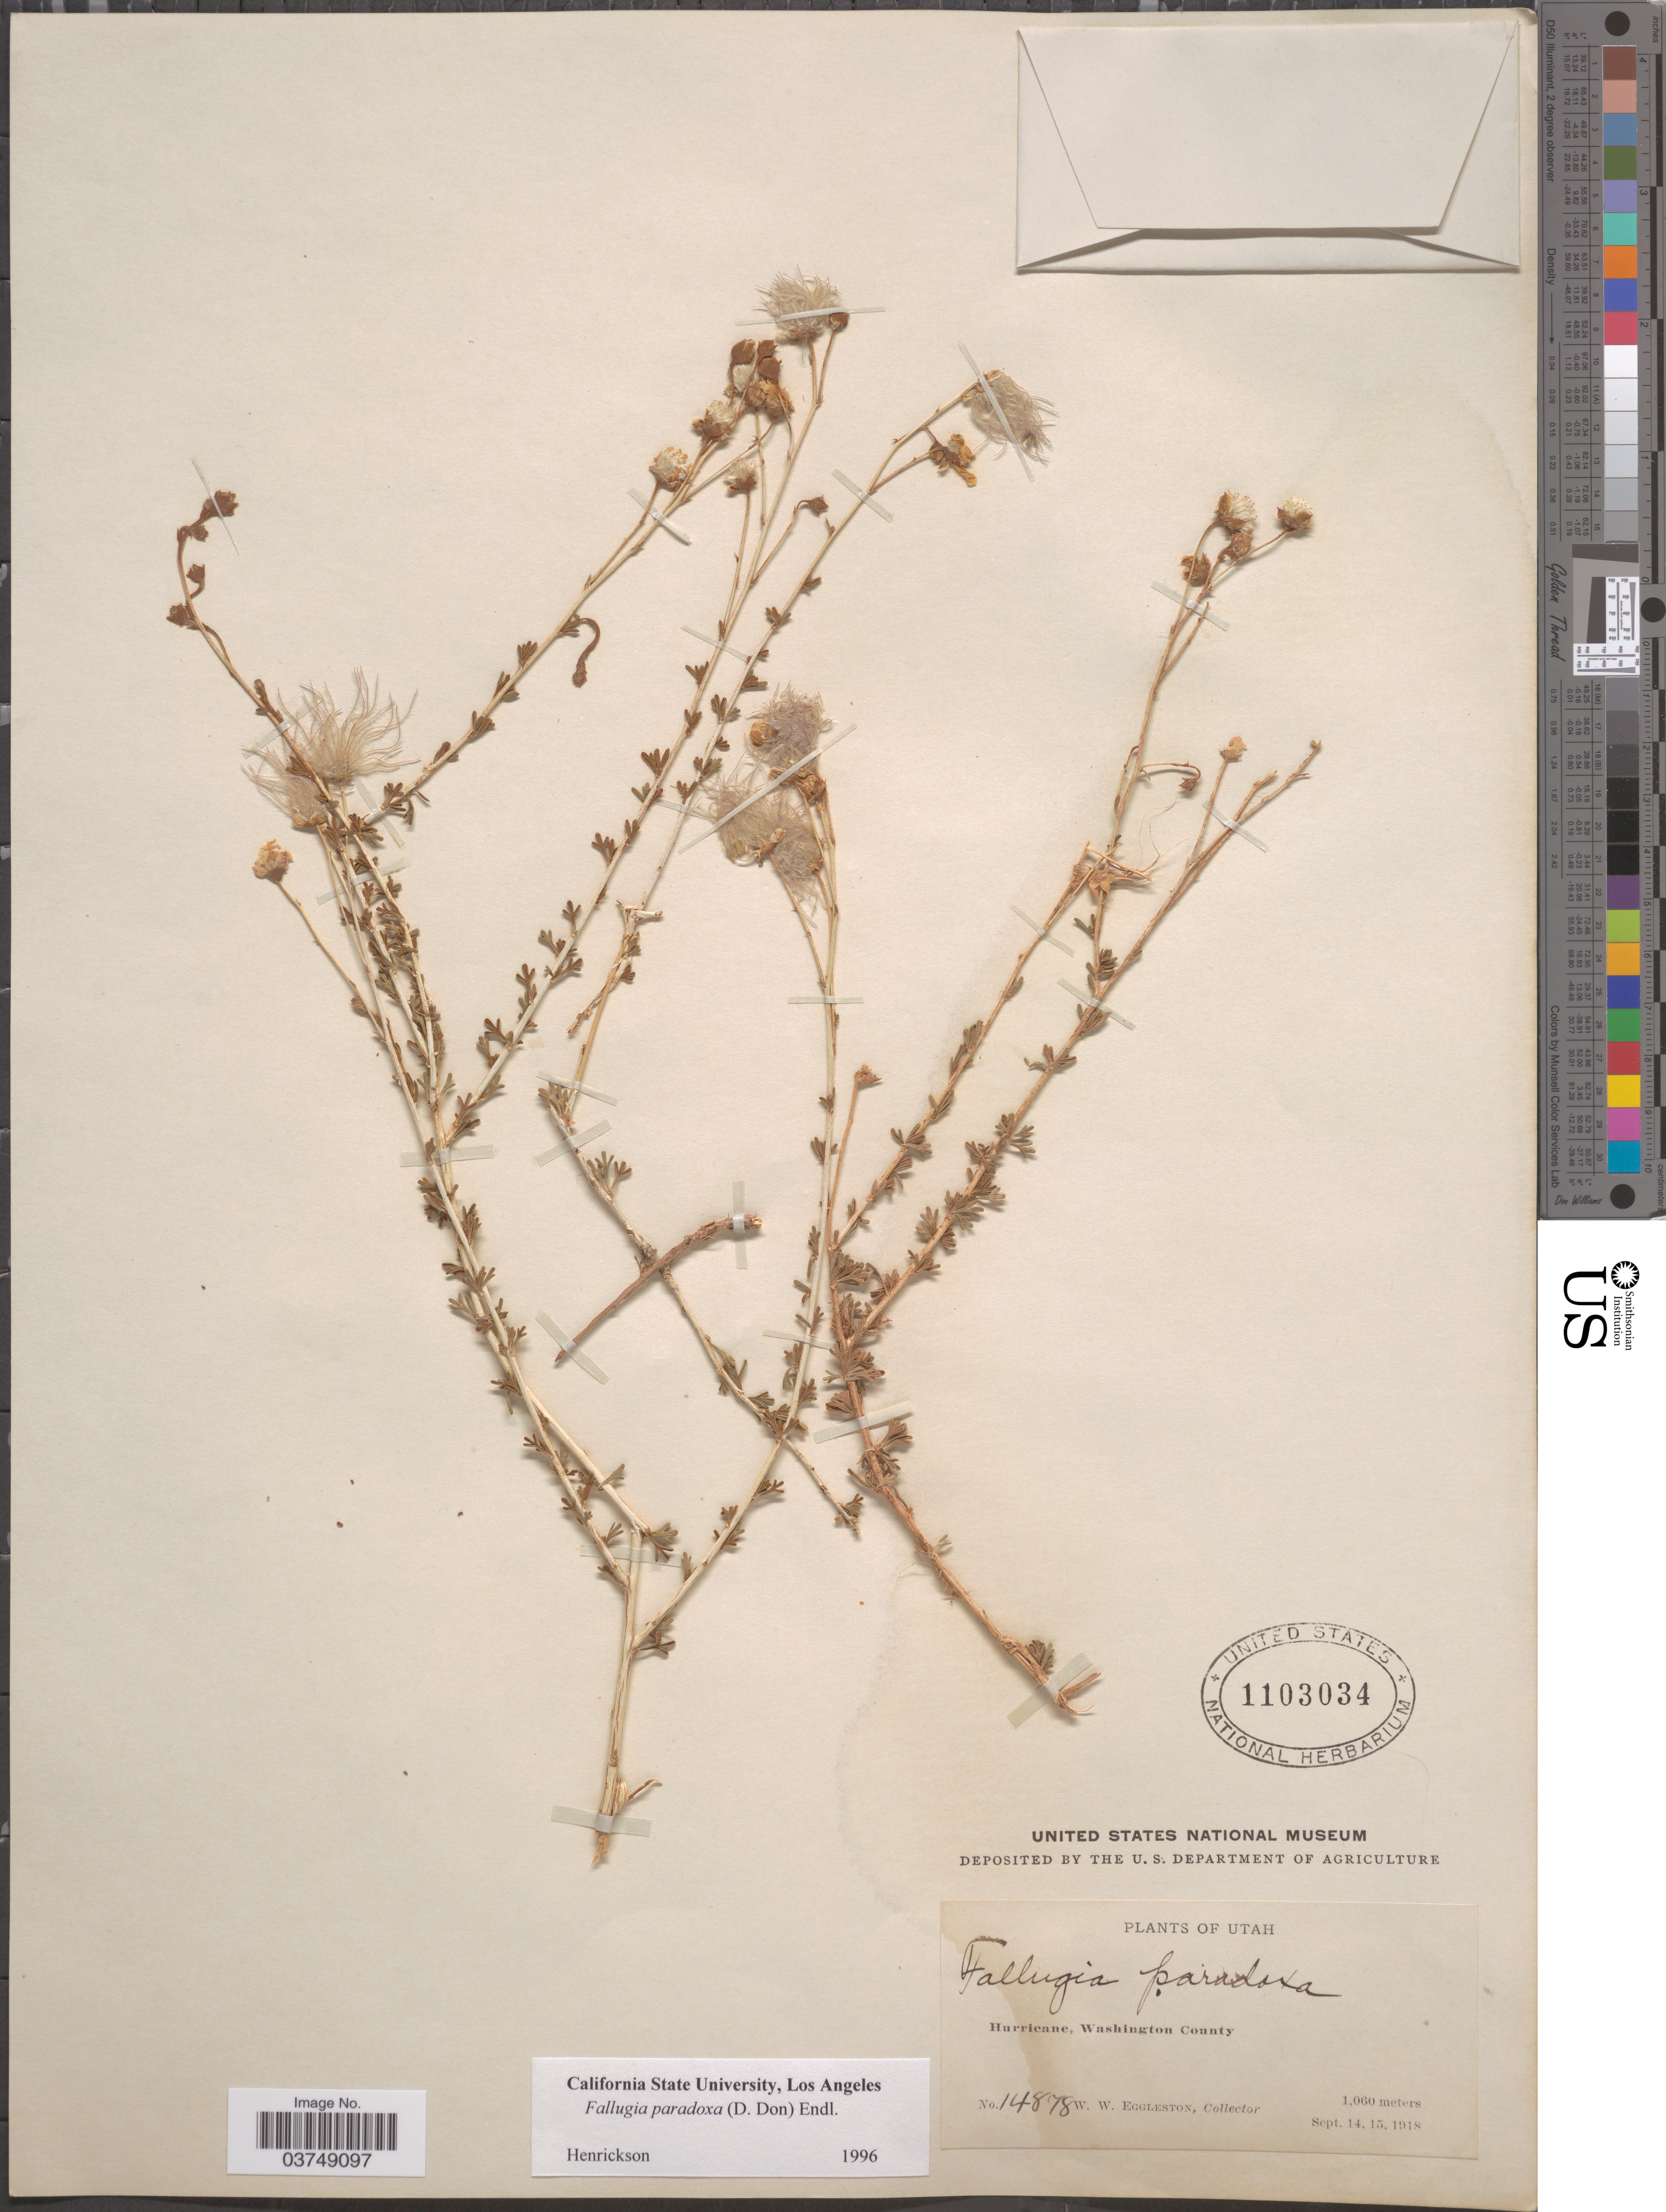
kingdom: Plantae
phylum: Tracheophyta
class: Magnoliopsida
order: Rosales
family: Rosaceae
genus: Fallugia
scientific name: Fallugia paradoxa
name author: (D. Don ex Tilloch & T. Taylor) Endl. ex Torr.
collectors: W. W. Eggleston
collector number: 14878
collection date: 1918-09-14/1918-09-15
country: United States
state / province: Utah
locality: Hurricane, Washington County.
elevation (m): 1060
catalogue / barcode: US 1103034